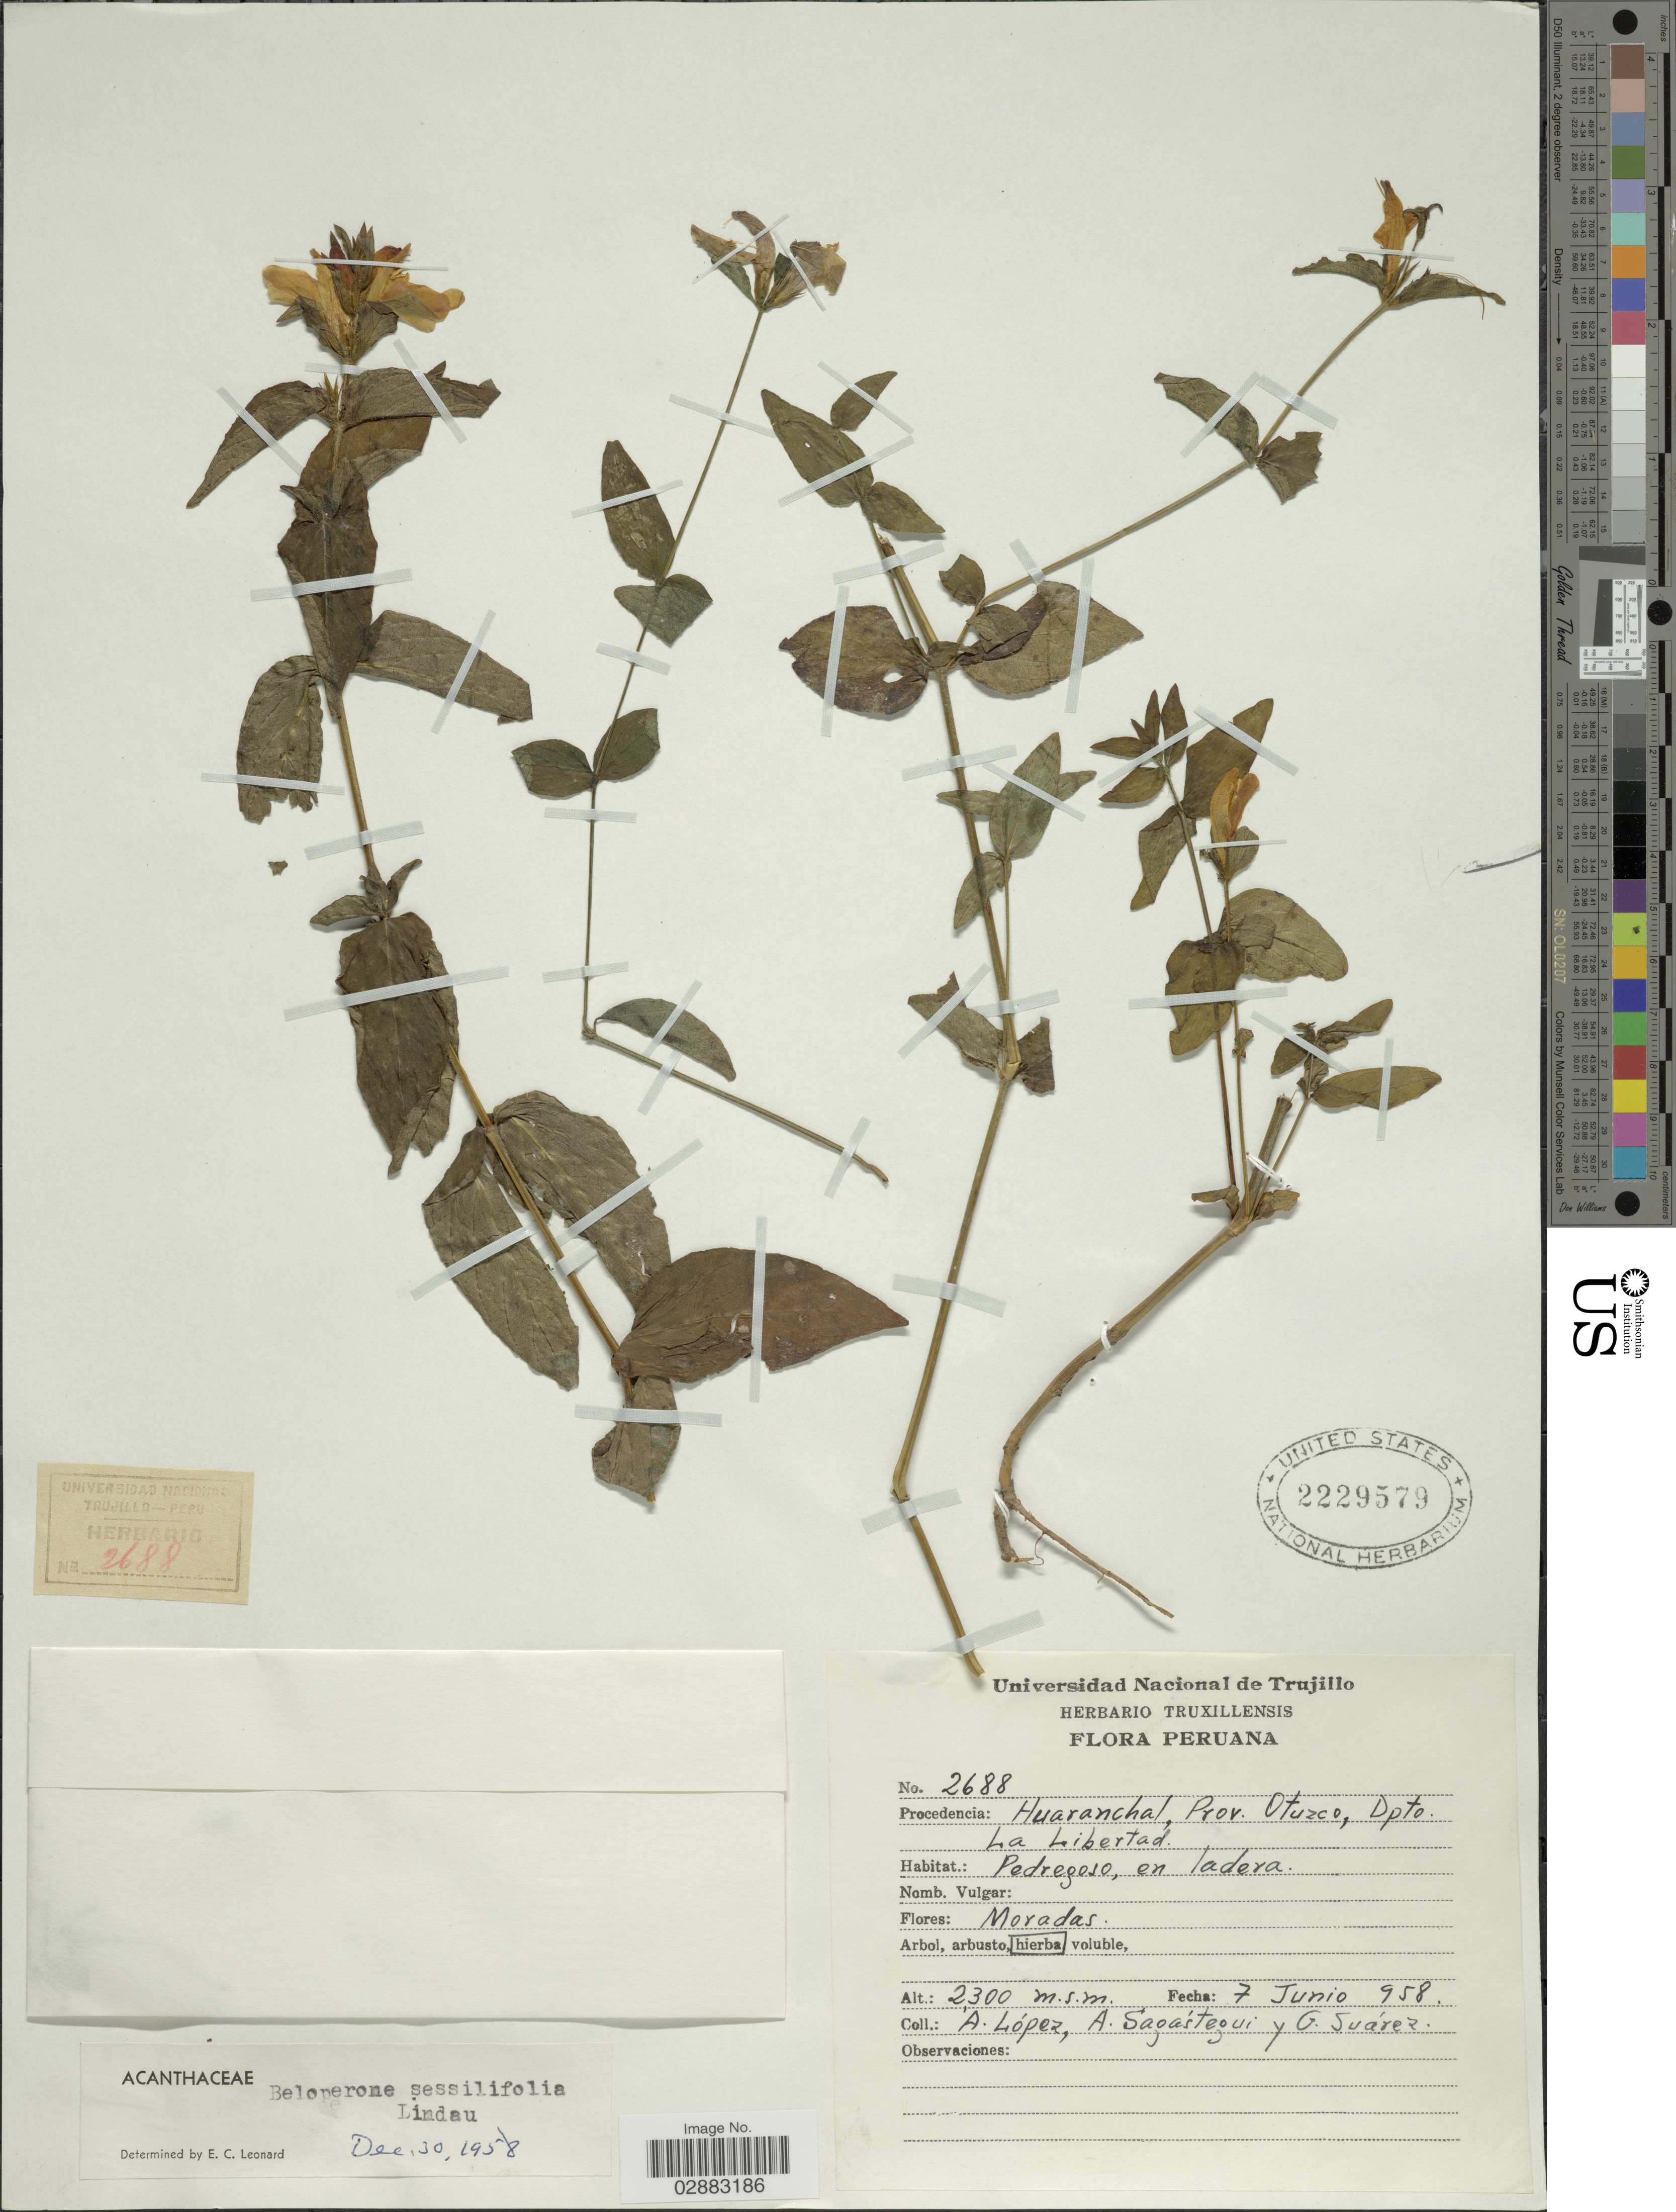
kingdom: Plantae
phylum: Tracheophyta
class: Magnoliopsida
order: Lamiales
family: Acanthaceae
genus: Justicia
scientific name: Justicia sessilifolia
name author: (Lindau) Wassh.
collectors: A. López, A. Sagastegui & G. Suárez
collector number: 2688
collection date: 1958-06-07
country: Peru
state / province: La Libertad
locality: Huaranchal, Prov. Otuzco, Dpto. La Libertad.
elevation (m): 2300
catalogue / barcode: US 2229579